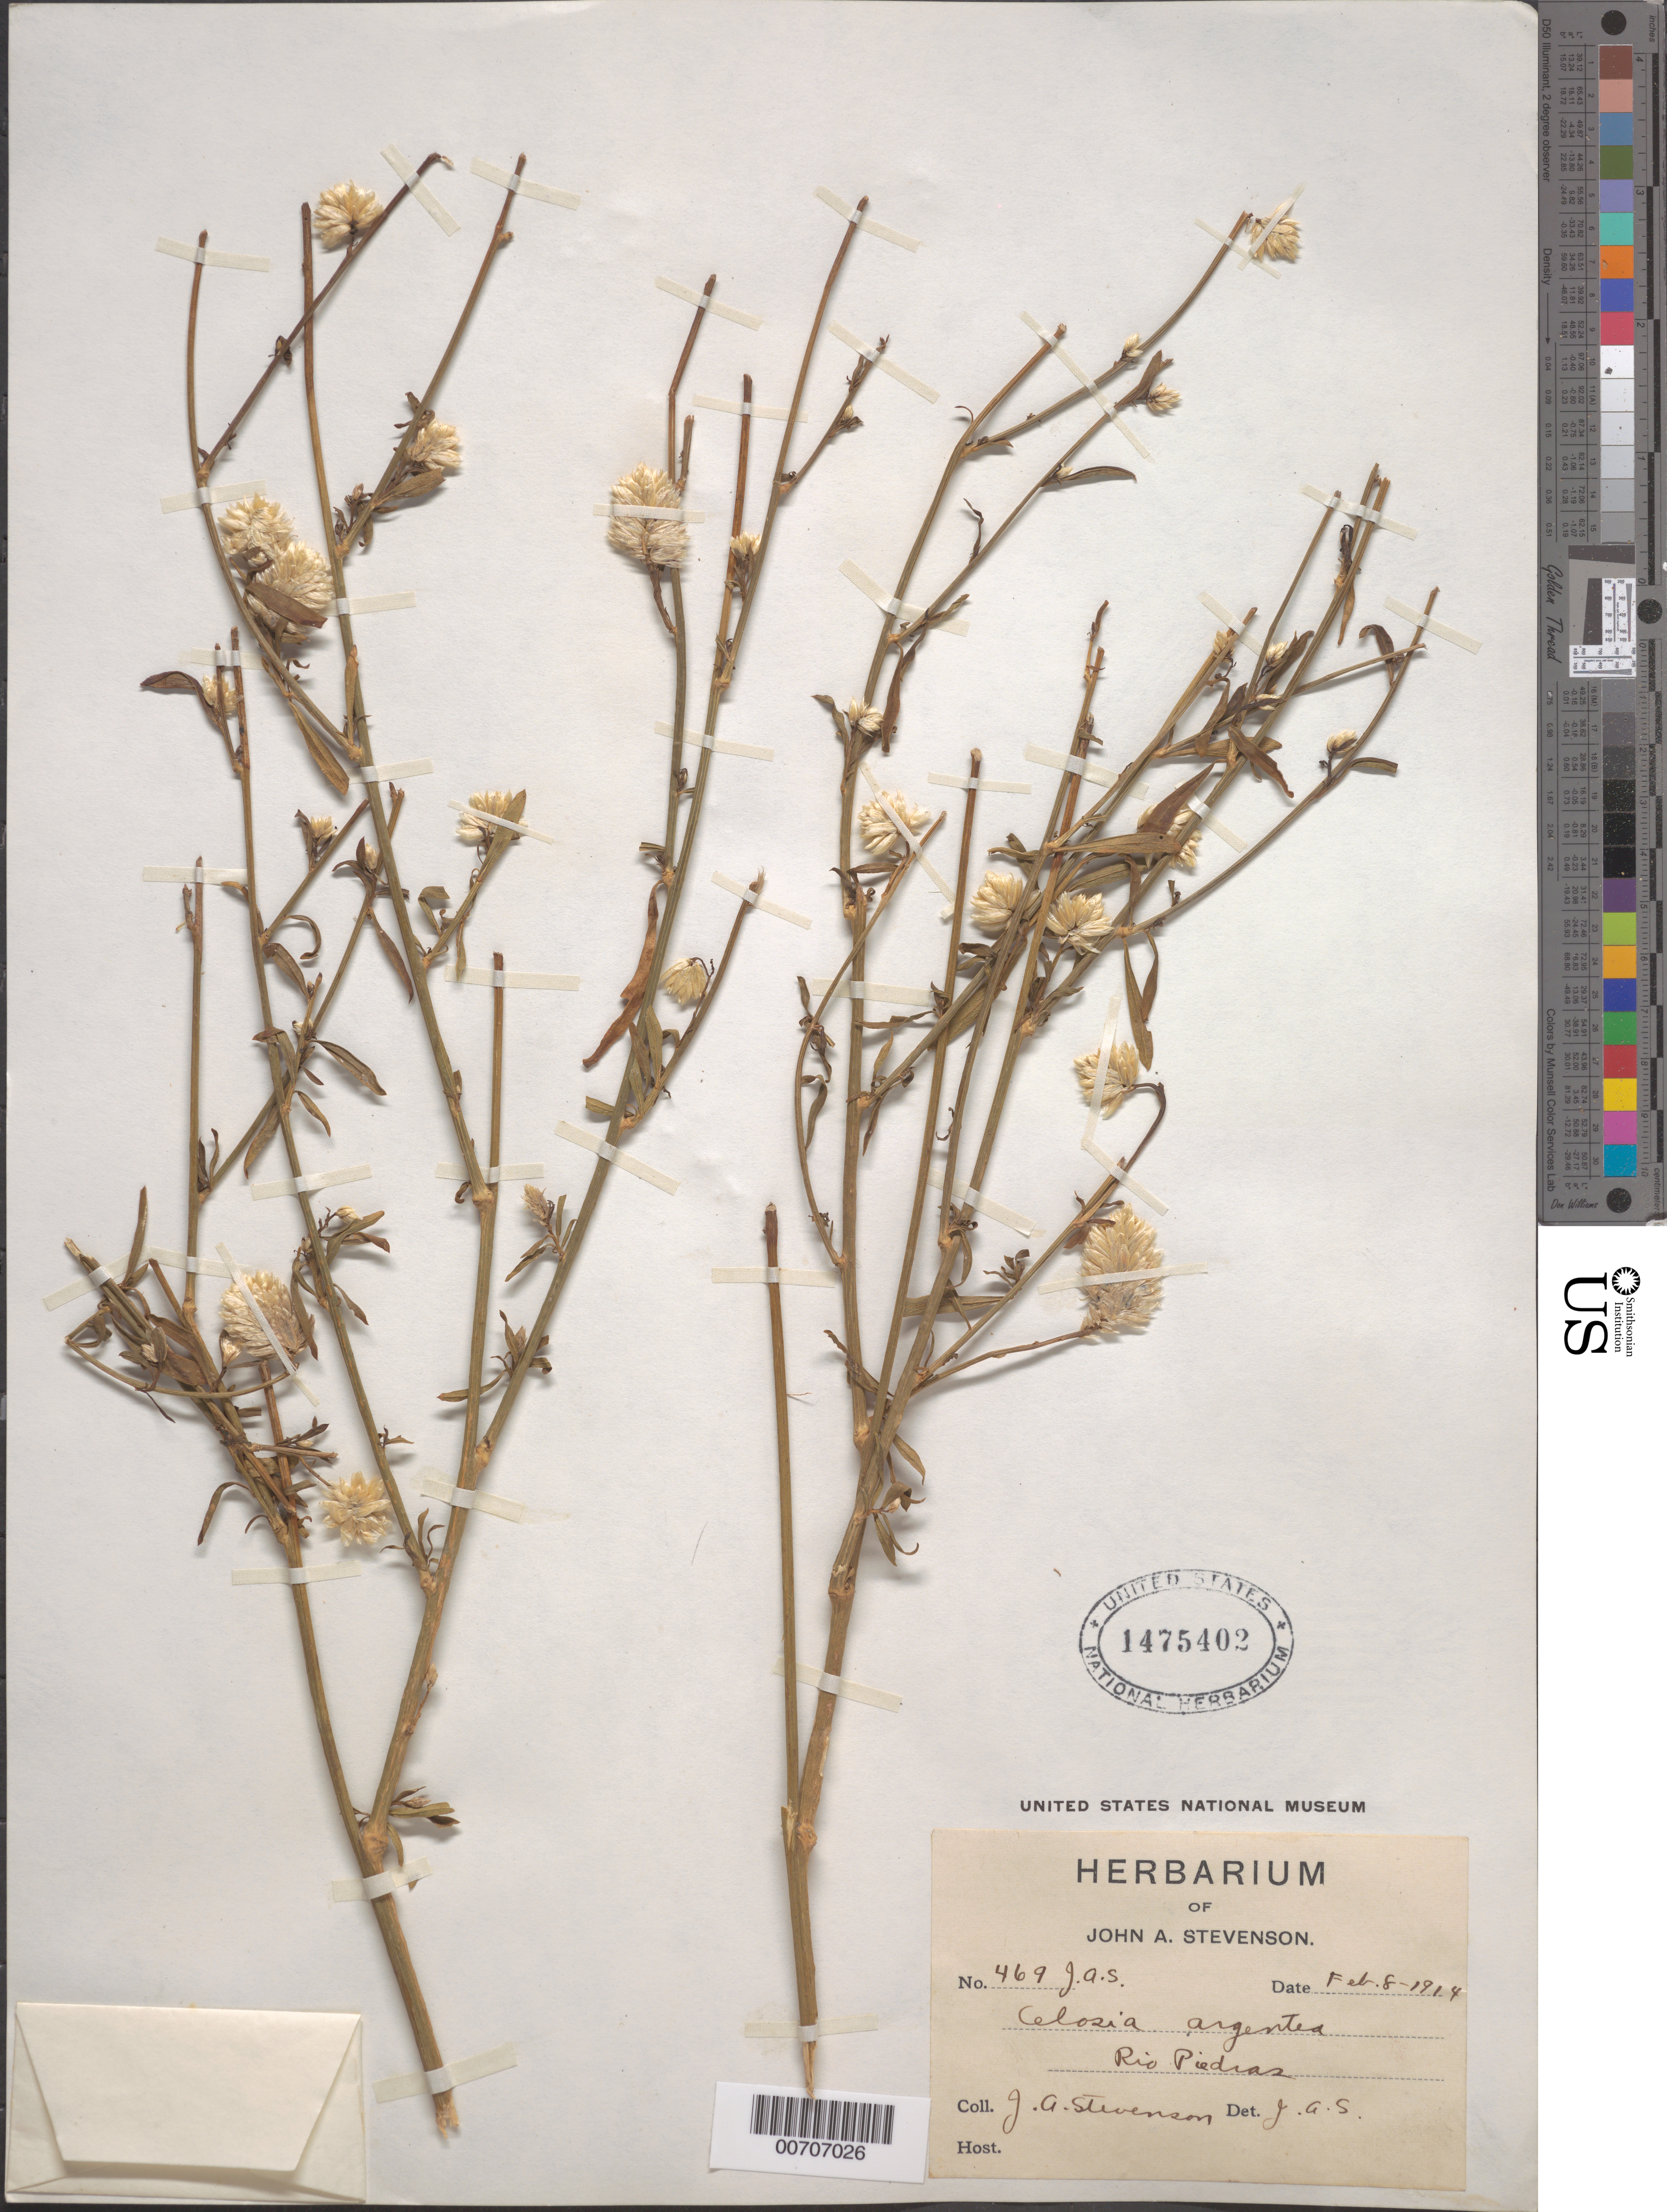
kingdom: Plantae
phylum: Tracheophyta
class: Magnoliopsida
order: Caryophyllales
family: Amaranthaceae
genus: Celosia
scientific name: Celosia argentea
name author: L.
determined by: Stevenson, J. A.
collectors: J. Stevenson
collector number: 469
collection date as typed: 08 Feb 1914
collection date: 1914-02-08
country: Puerto Rico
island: Greater Antilles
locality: Río Piedras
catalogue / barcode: US 1475402